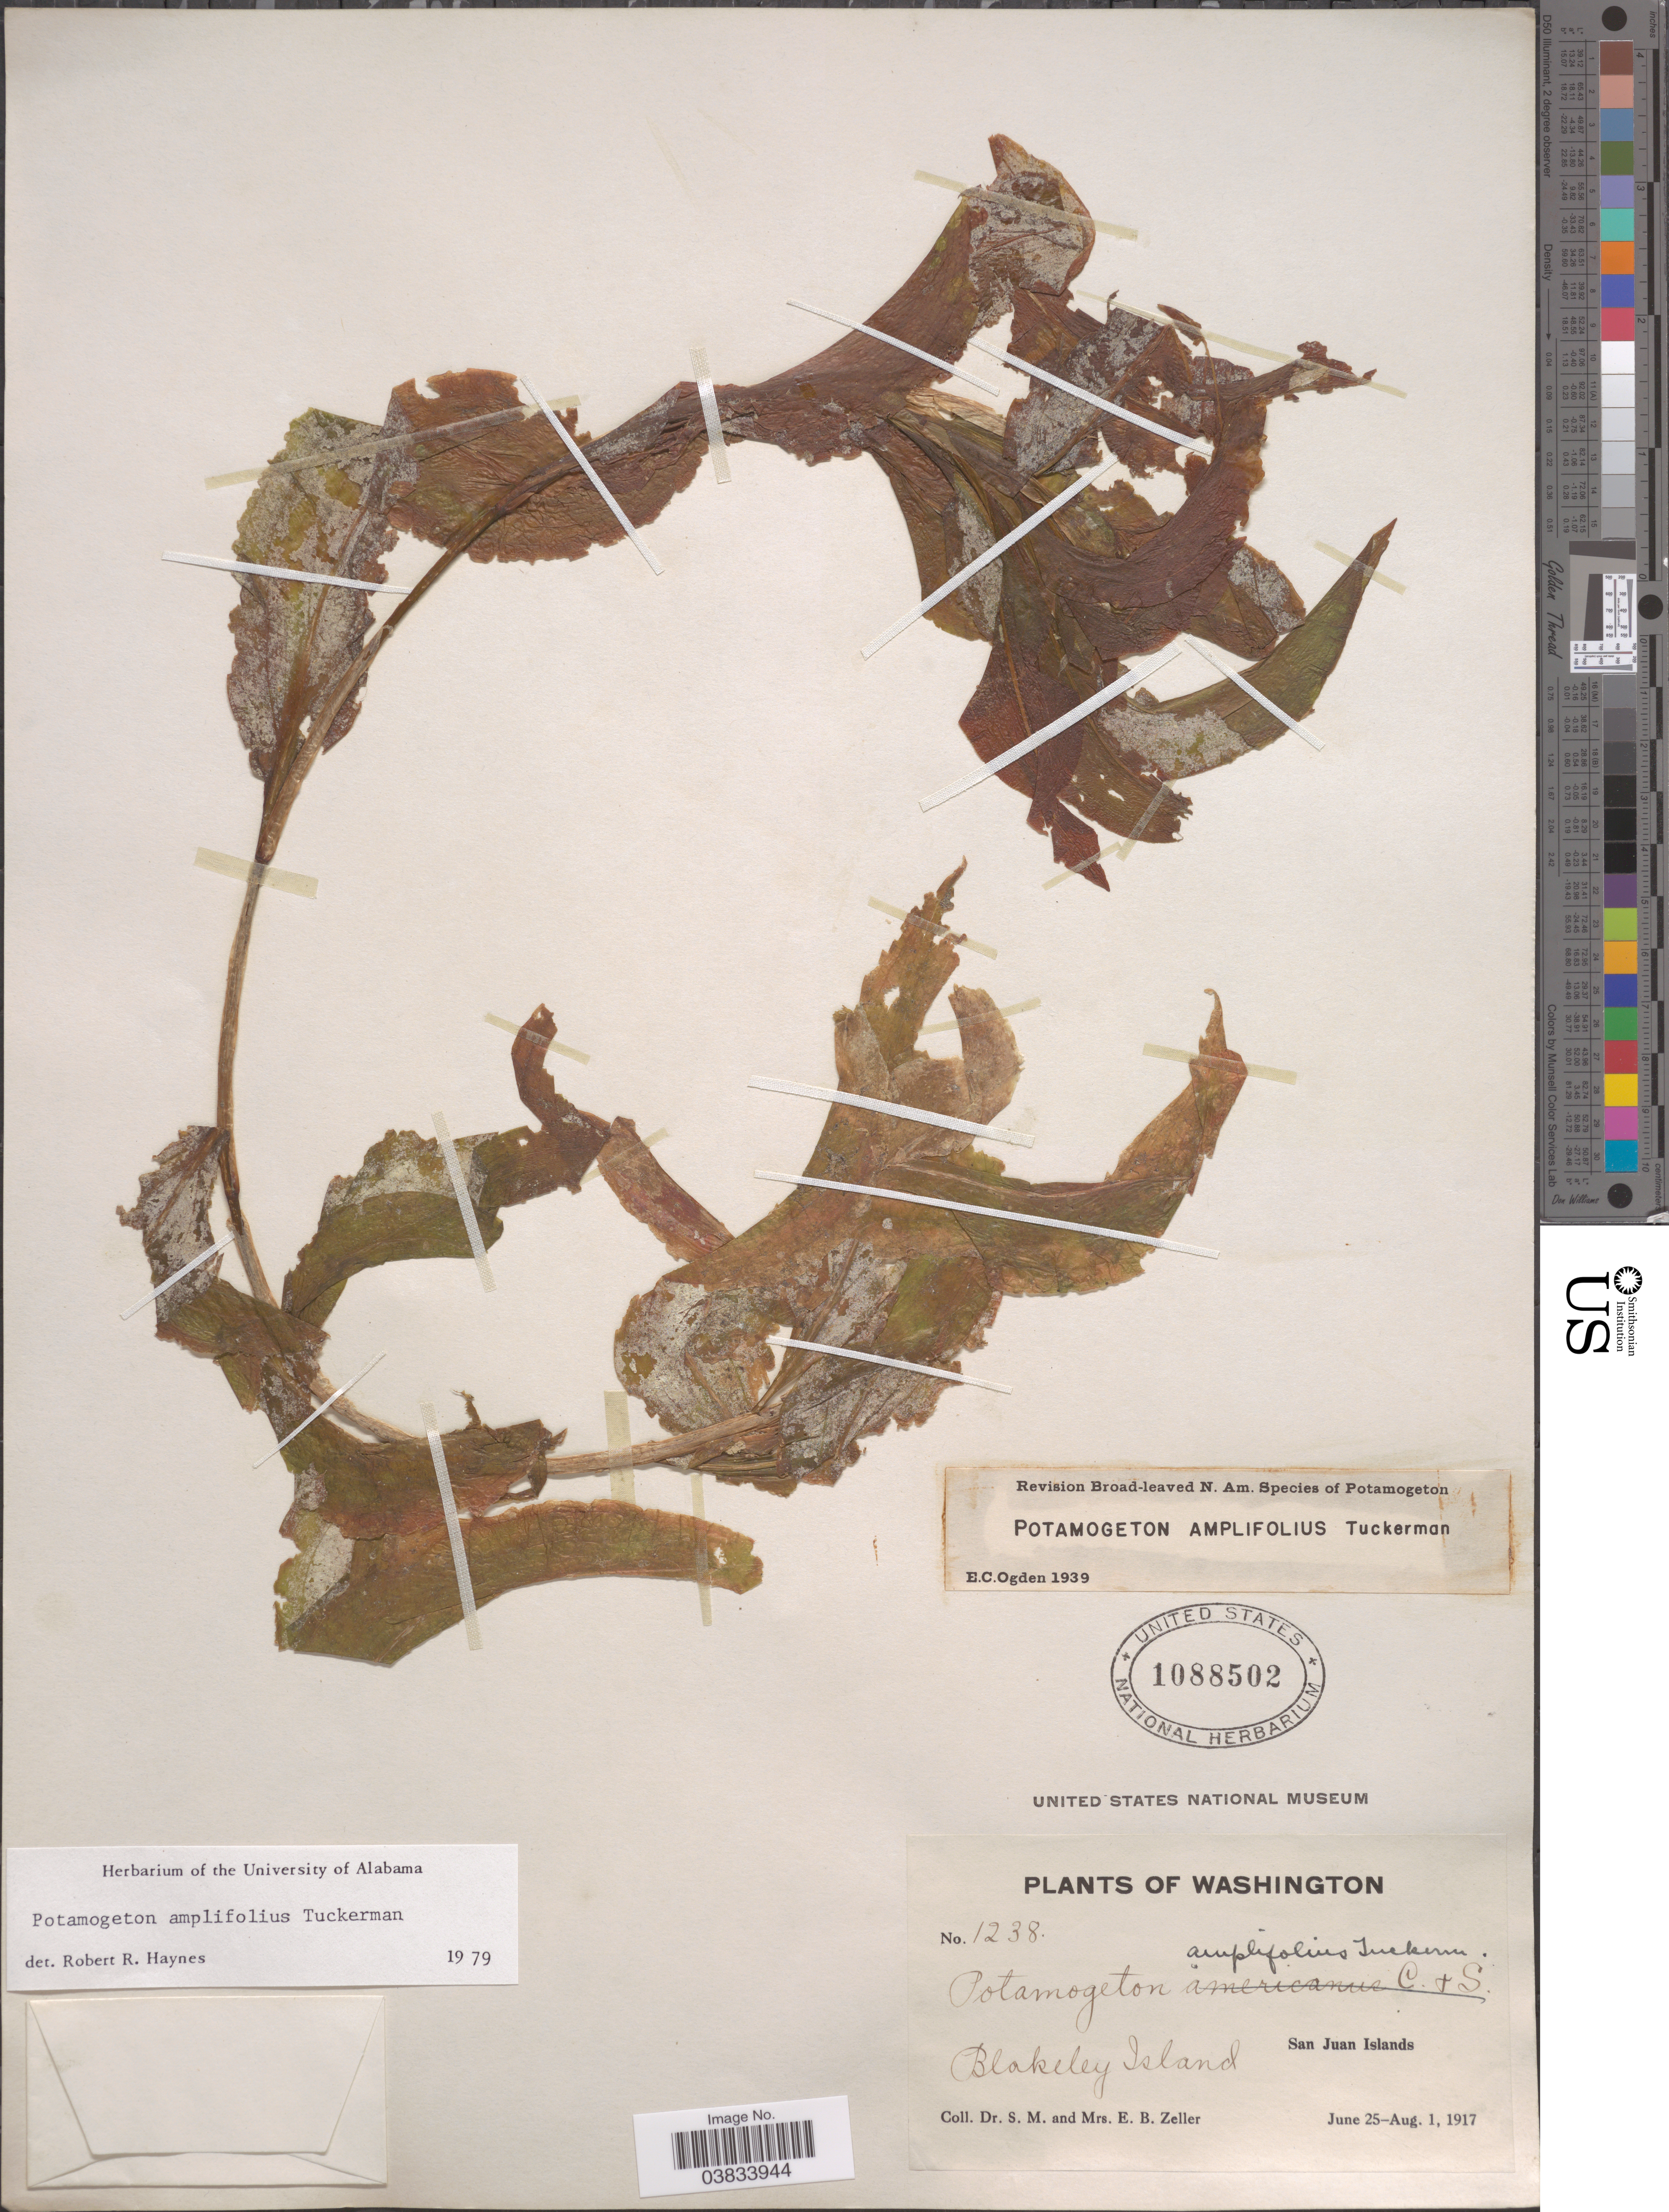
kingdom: Plantae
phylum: Tracheophyta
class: Liliopsida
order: Alismatales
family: Potamogetonaceae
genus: Potamogeton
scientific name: Potamogeton amplifolius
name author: Tuckerm.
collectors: S. Zeller & E. Zeller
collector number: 1238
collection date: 1917-06-25/1917-08-01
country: United States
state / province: Washington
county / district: San Juan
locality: Blakeley Island. San Juan Islands.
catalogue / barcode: US 1088502